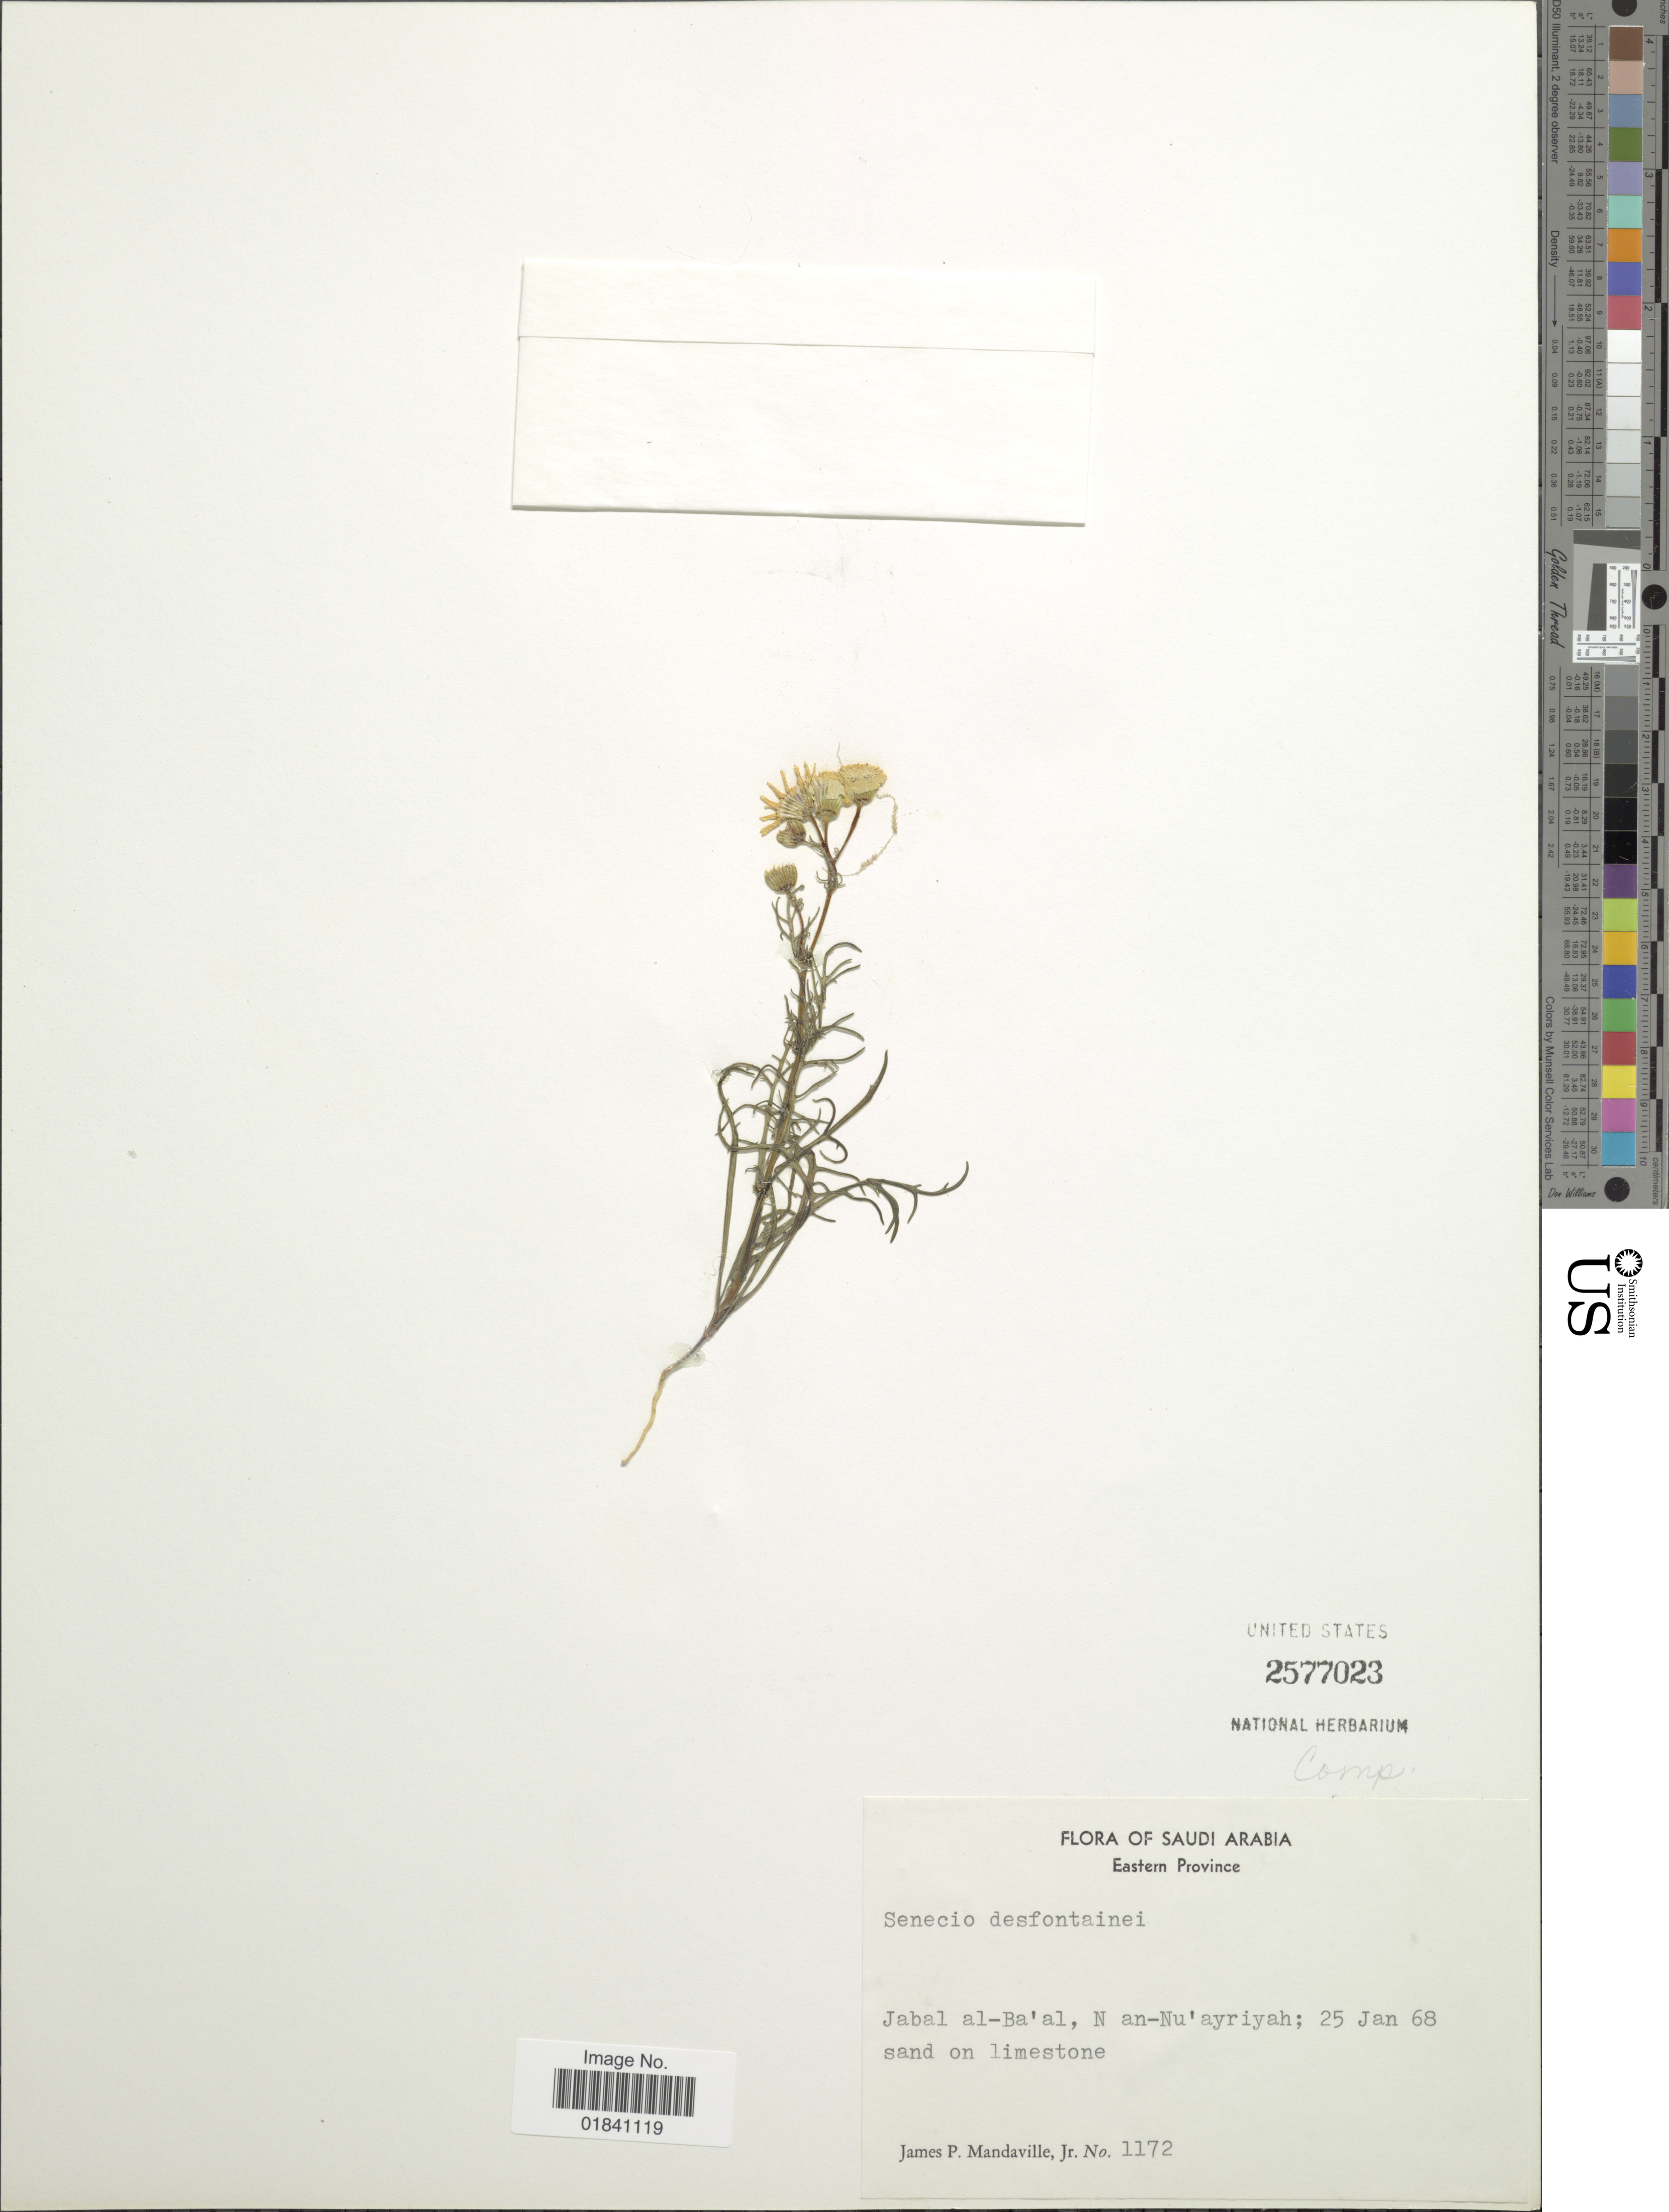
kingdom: Plantae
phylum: Tracheophyta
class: Magnoliopsida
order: Asterales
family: Asteraceae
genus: Senecio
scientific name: Senecio desfontainei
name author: Druce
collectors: J. Mandaville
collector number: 1172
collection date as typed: Transcribed d/m/y: 25/1/68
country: Saudi Arabia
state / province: Ash Sharqiyah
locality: Eastern Province. Jabal al-Ba'al, N an-Nu'ayriyah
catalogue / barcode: US 2577023